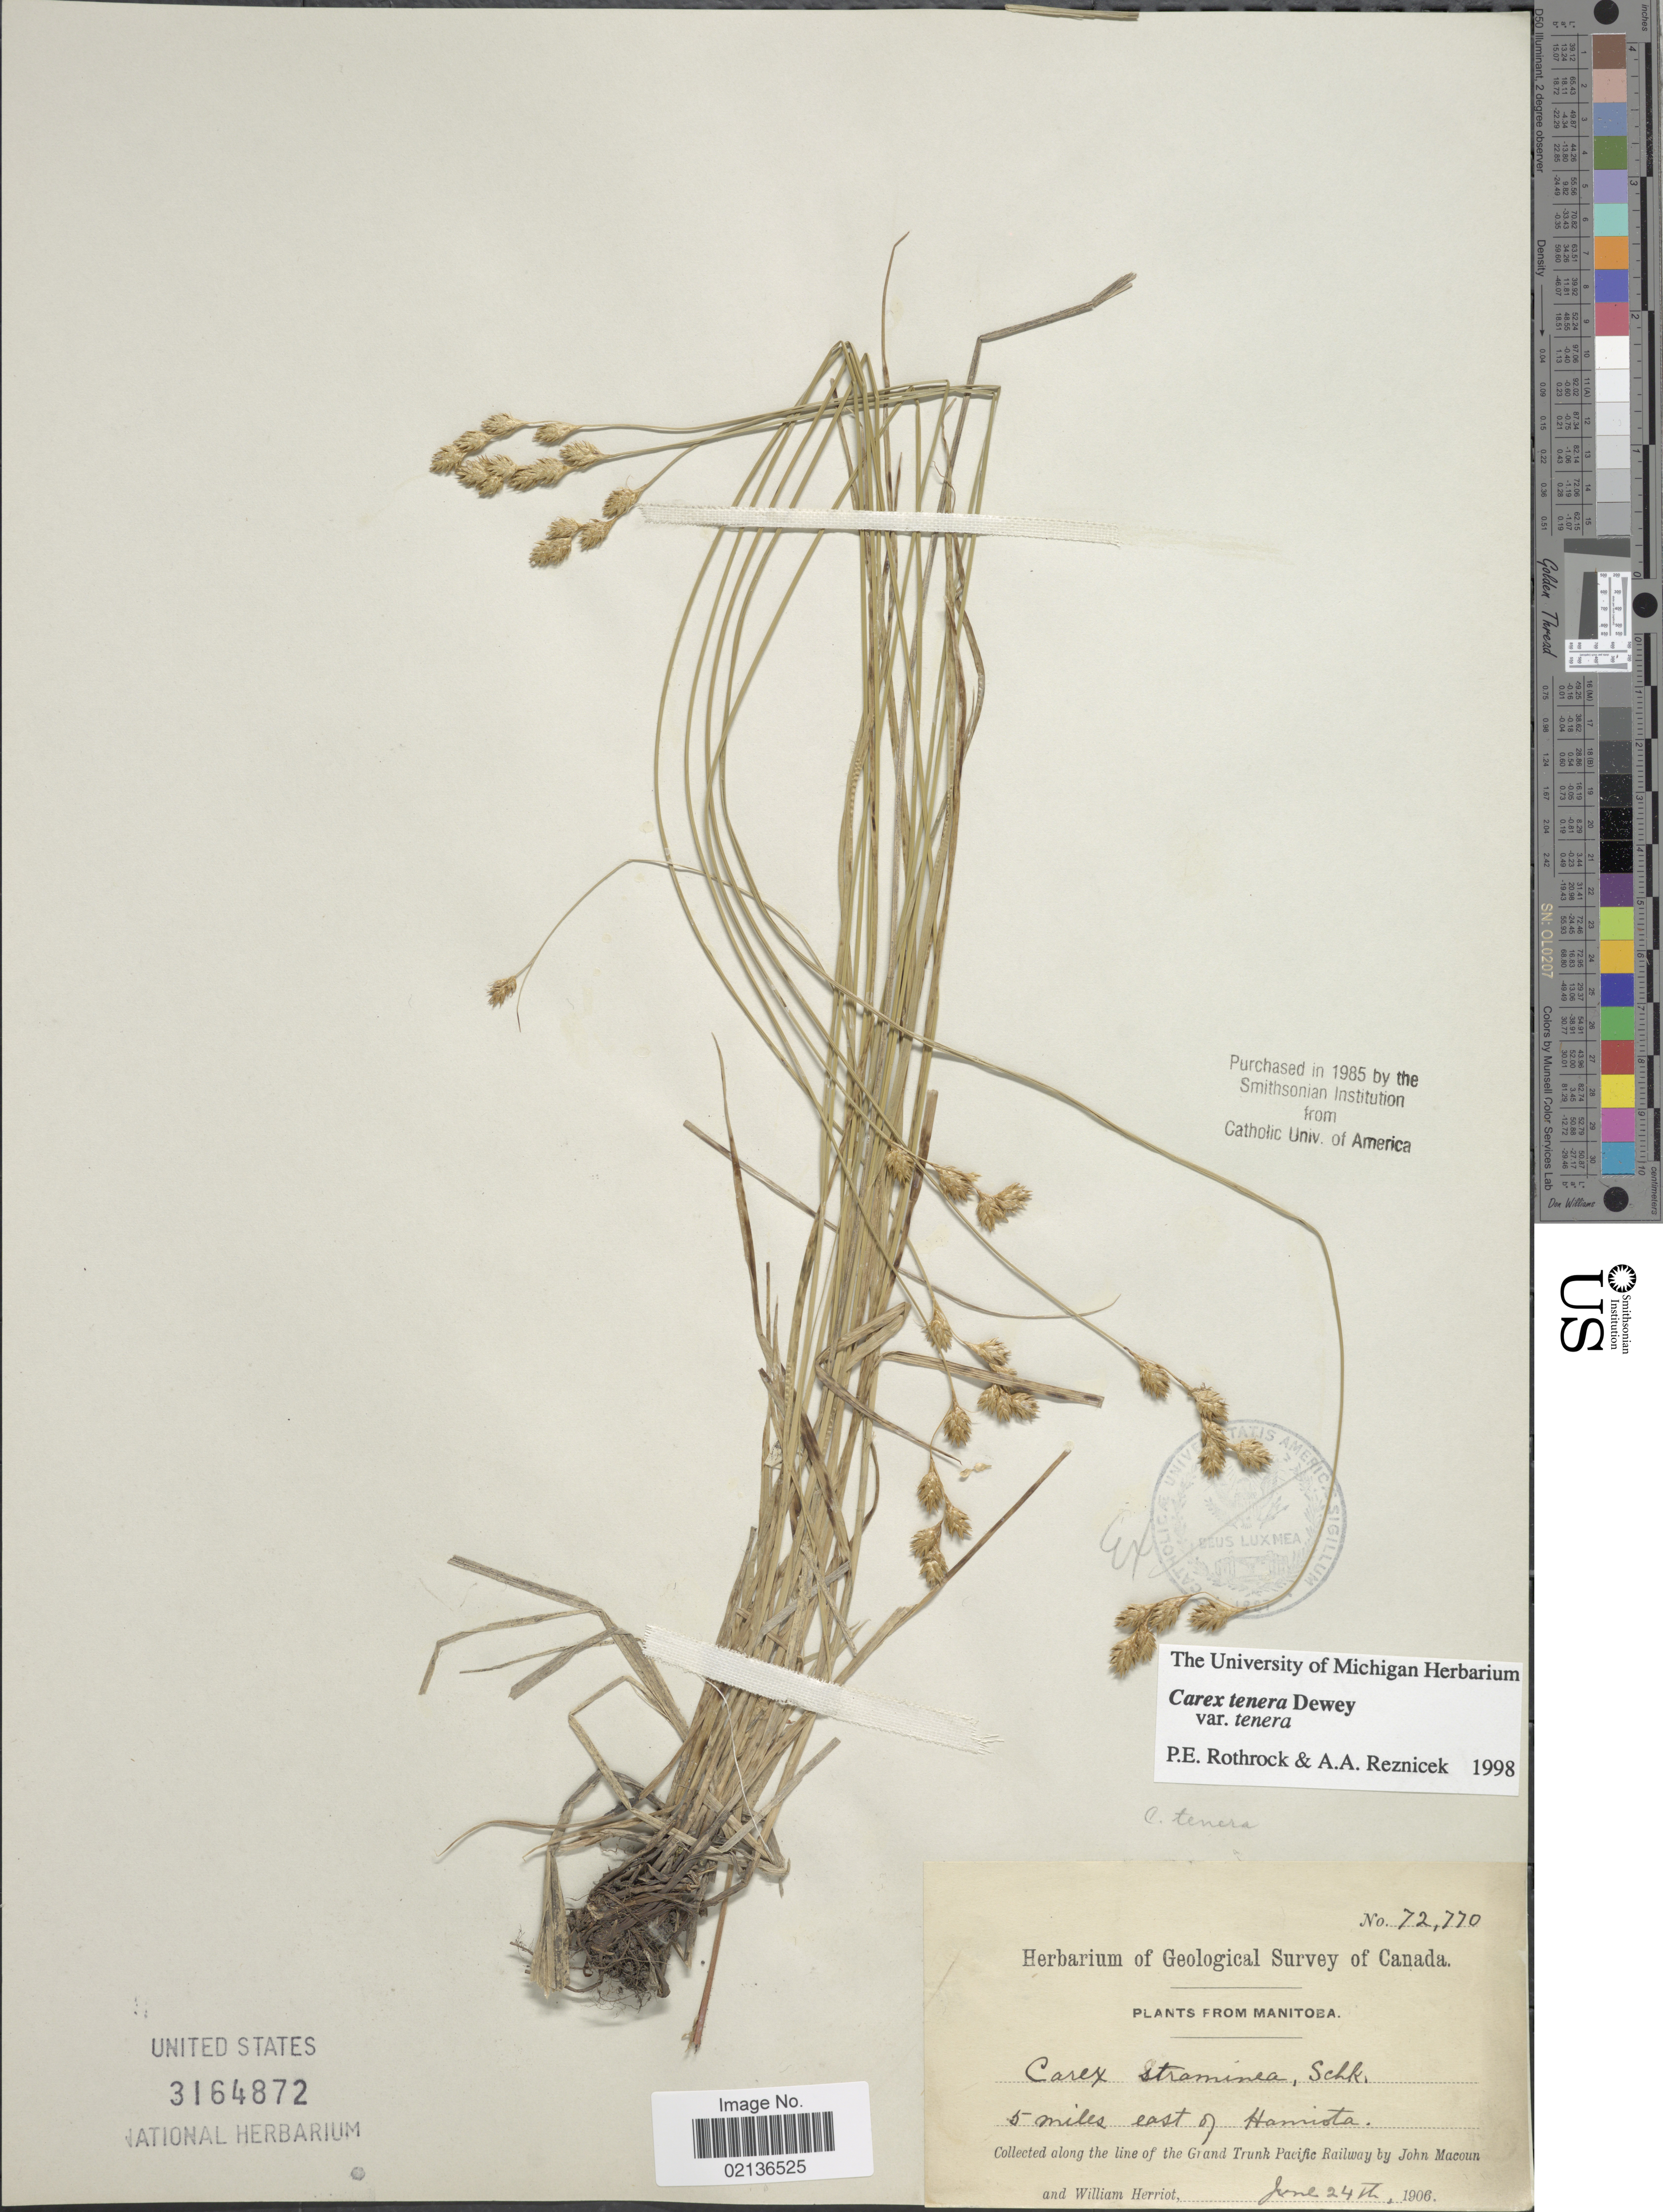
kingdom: Plantae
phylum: Tracheophyta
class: Liliopsida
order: Poales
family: Cyperaceae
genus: Carex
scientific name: Carex tenera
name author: Dewey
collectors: J. Macoun & W. Herriot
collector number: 72770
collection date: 1906-06-24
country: Canada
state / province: Manitoba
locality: From Manitoba, 5 miles east of Hamiota, along the line of the Grand Trunk Pacific Railway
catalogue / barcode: US 3164872